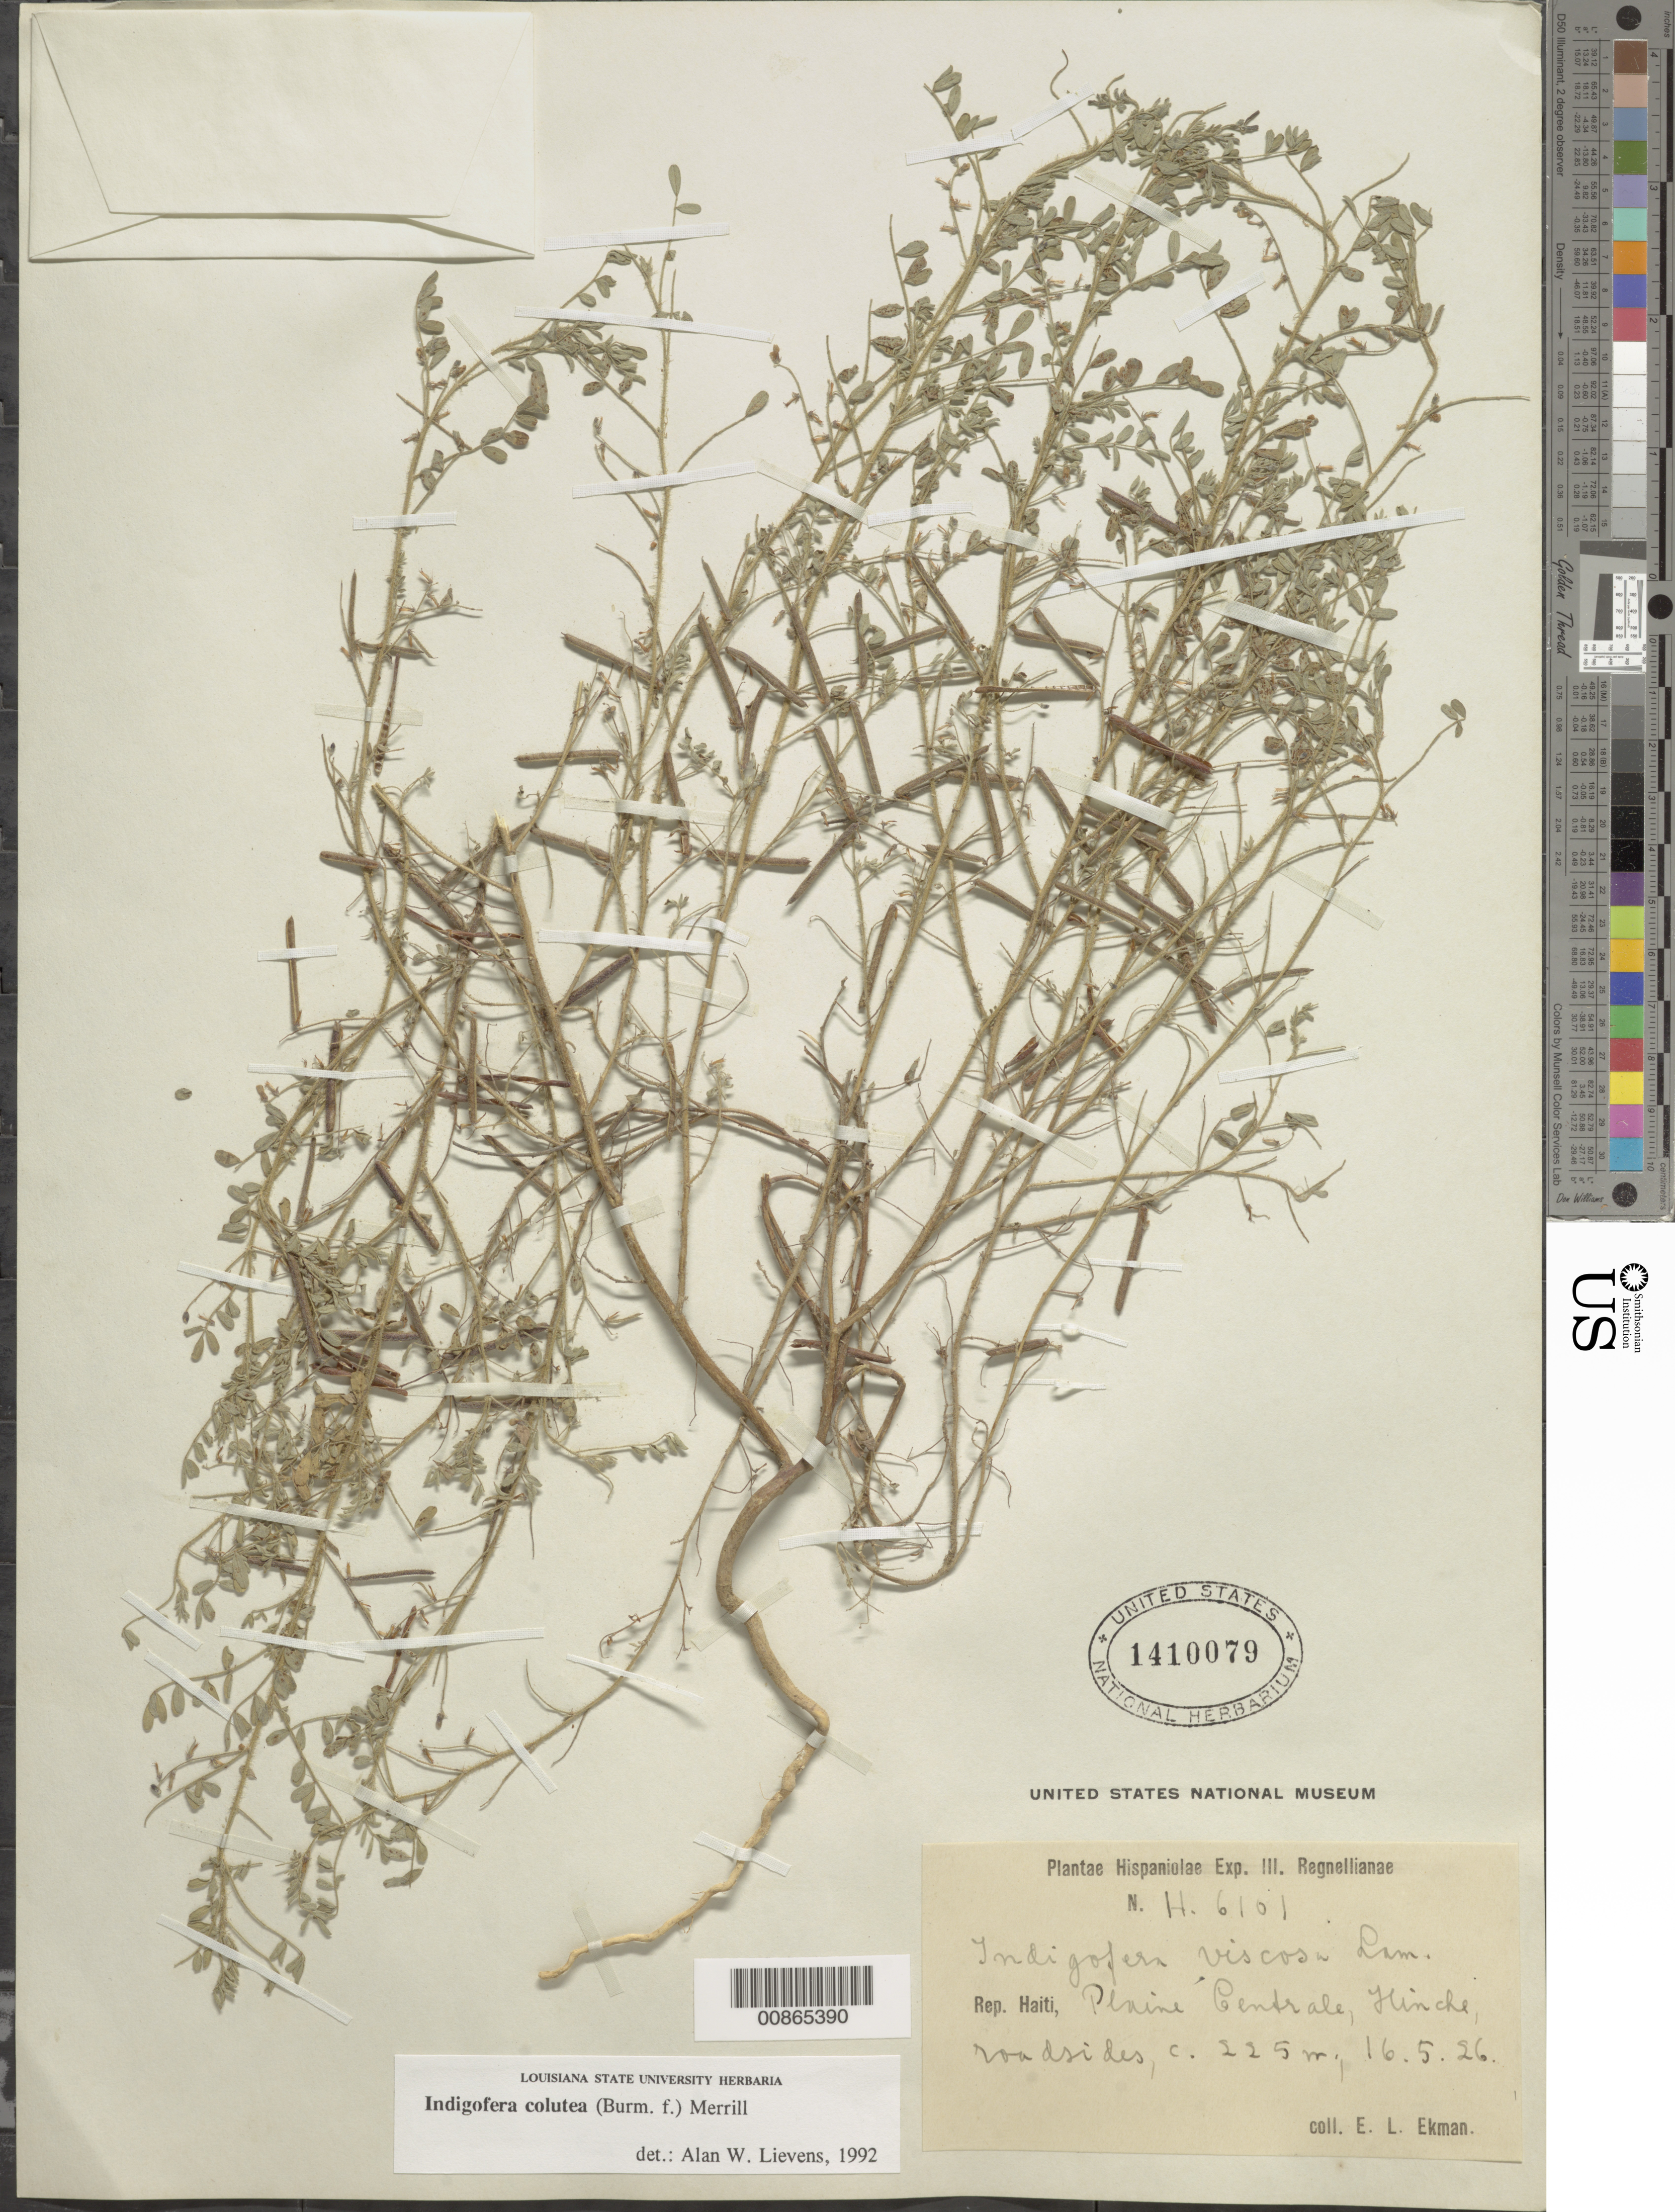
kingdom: Plantae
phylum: Tracheophyta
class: Magnoliopsida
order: Fabales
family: Fabaceae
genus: Indigofera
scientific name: Indigofera colutea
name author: (Burm. f.) Merr.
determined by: Lievens, A. W., (LSU), Louisiana State University Herbarium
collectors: E. L. Ekman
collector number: H 6101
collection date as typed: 16 May 1926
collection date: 1926-05-16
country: Haiti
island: Hispaniola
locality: Plaine Centrale, Hinche.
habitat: Roadsides.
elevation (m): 225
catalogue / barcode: US 1410079